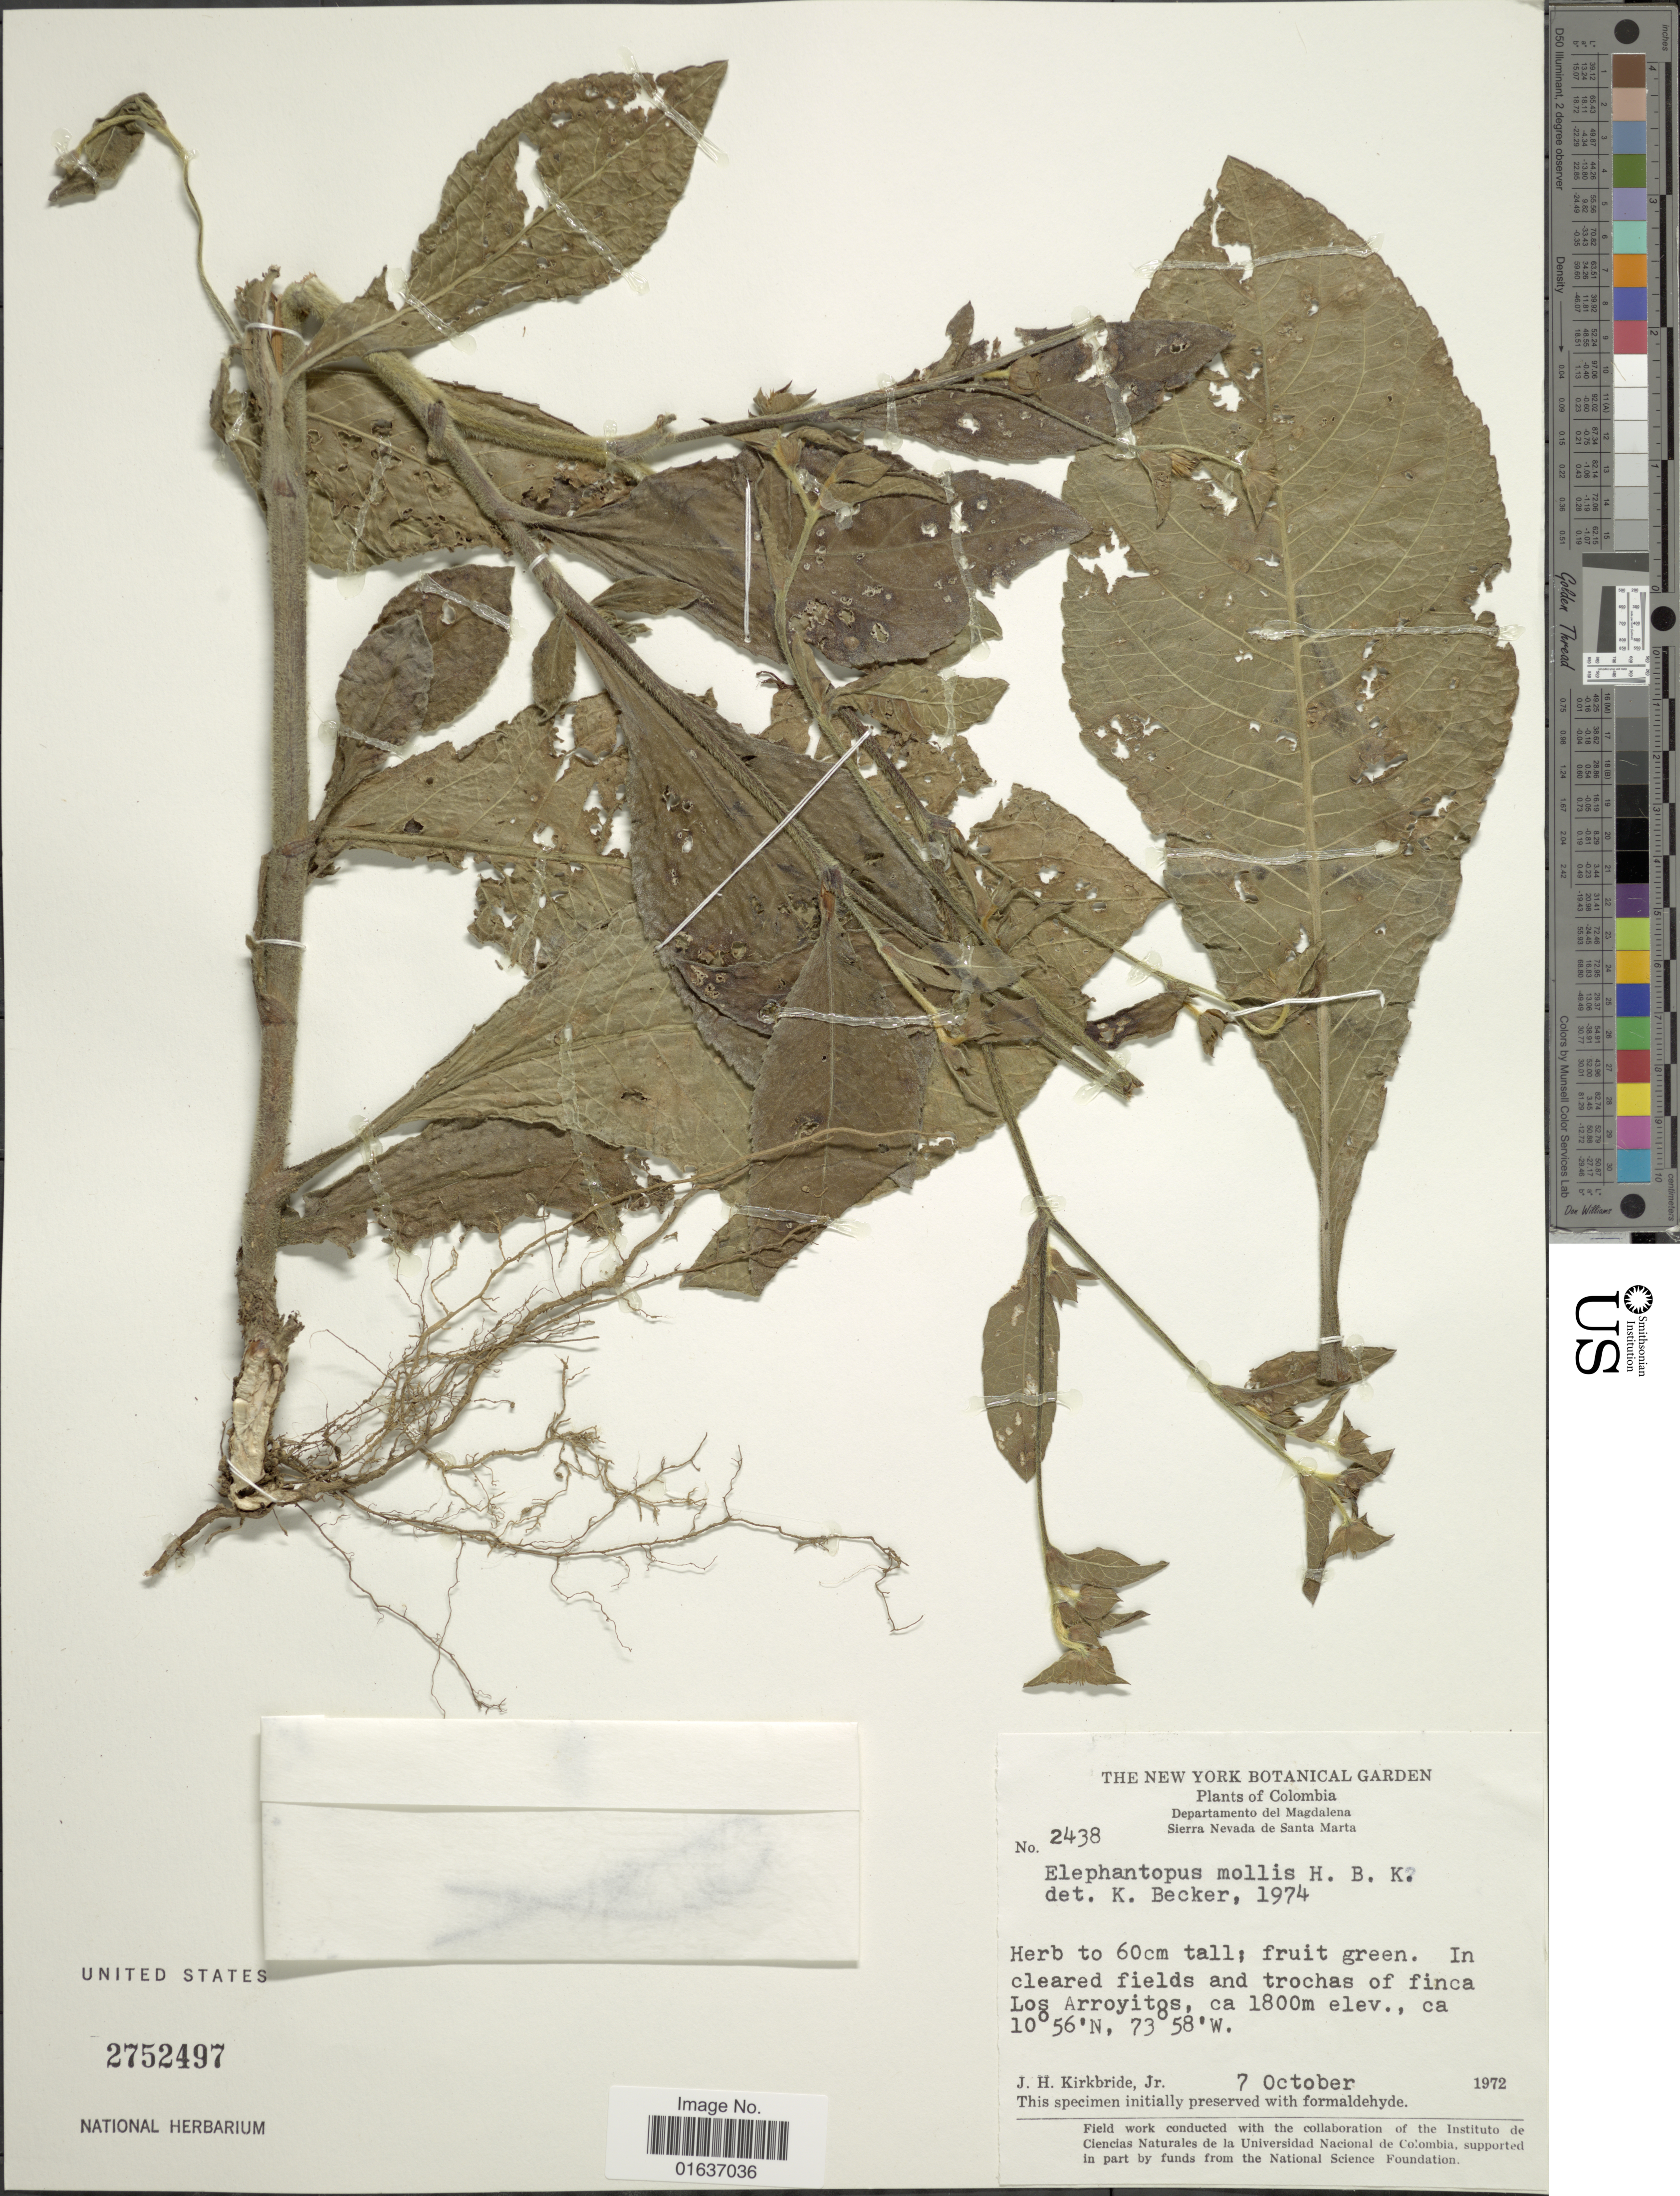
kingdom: Plantae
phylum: Tracheophyta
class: Magnoliopsida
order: Asterales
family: Asteraceae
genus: Elephantopus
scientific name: Elephantopus mollis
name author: Kunth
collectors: J. H. Kirkbride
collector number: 2438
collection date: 1972-10-07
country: Colombia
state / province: Magdalena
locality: Sierra Nevada de Santa Marta, in cleared fields and trochas of finca Los Arroyitos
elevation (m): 1800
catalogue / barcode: US 2752497